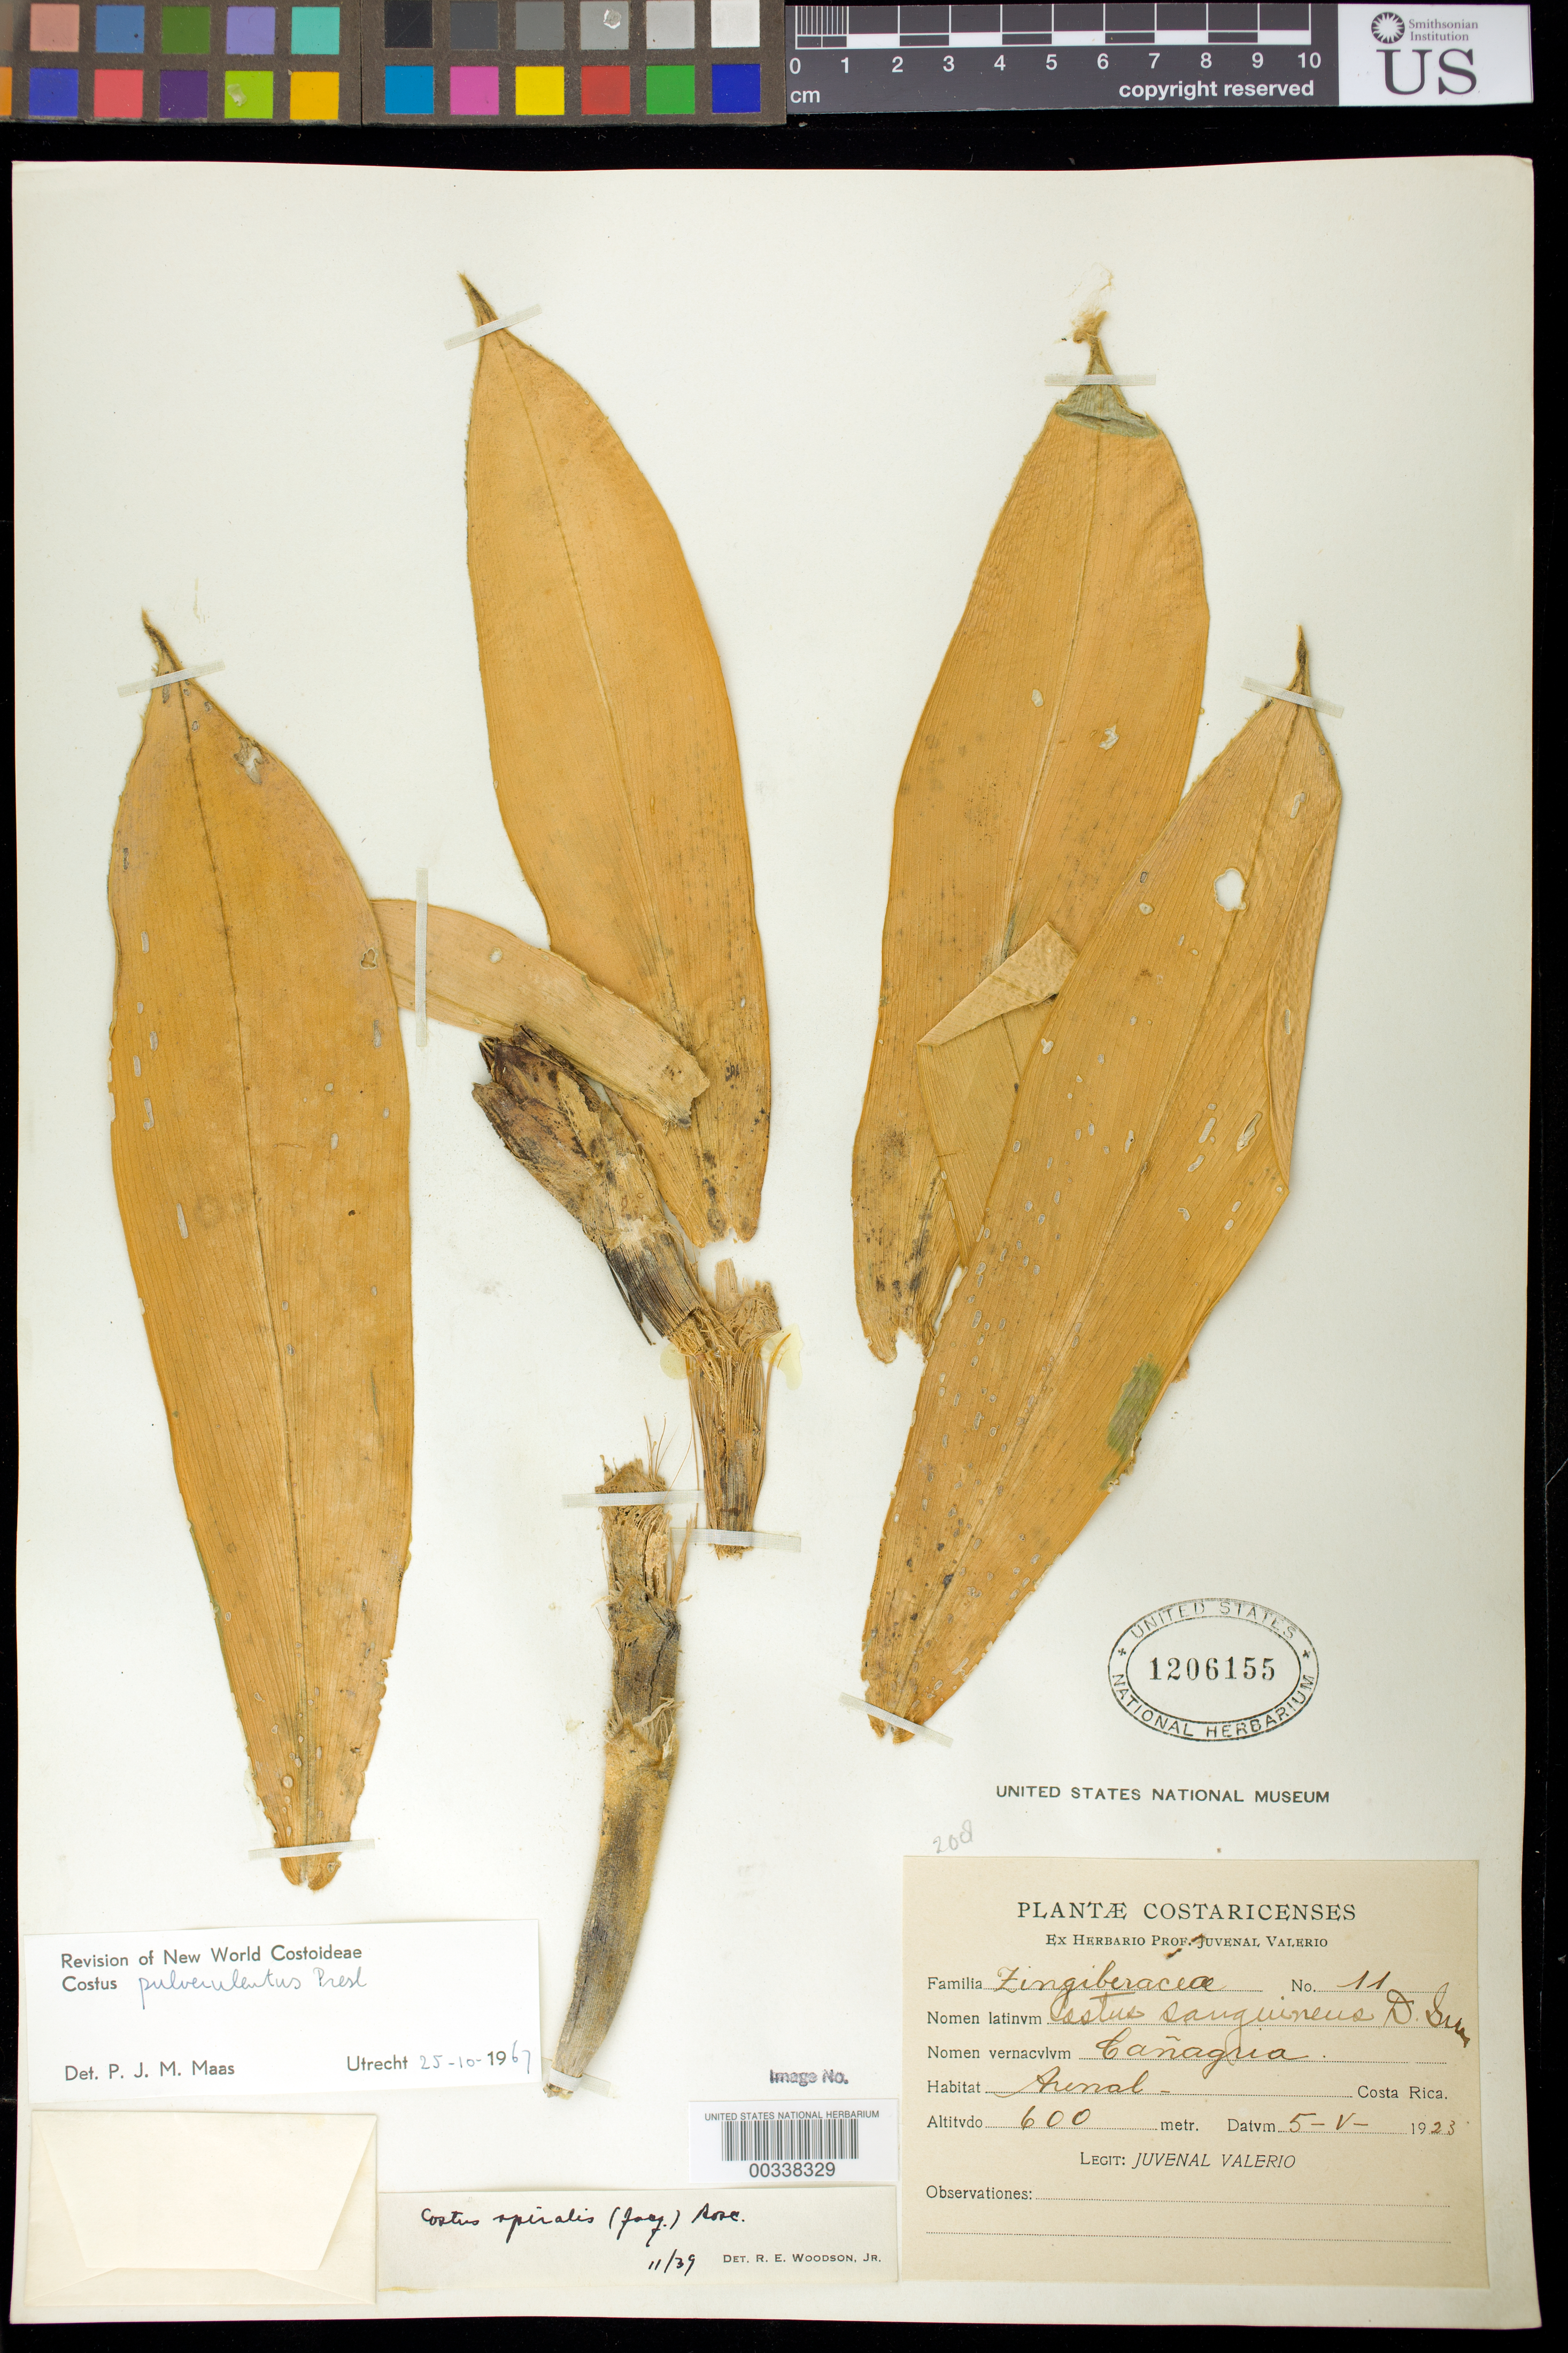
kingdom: Plantae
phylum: Tracheophyta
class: Liliopsida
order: Zingiberales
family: Costaceae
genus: Costus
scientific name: Costus pulverulentus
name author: C. Presl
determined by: Maas, Paul J. M.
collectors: J. Valerio R.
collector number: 11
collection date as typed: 05 May 1923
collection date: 1923-05-05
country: Costa Rica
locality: Aunal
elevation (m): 600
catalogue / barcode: US 1206155